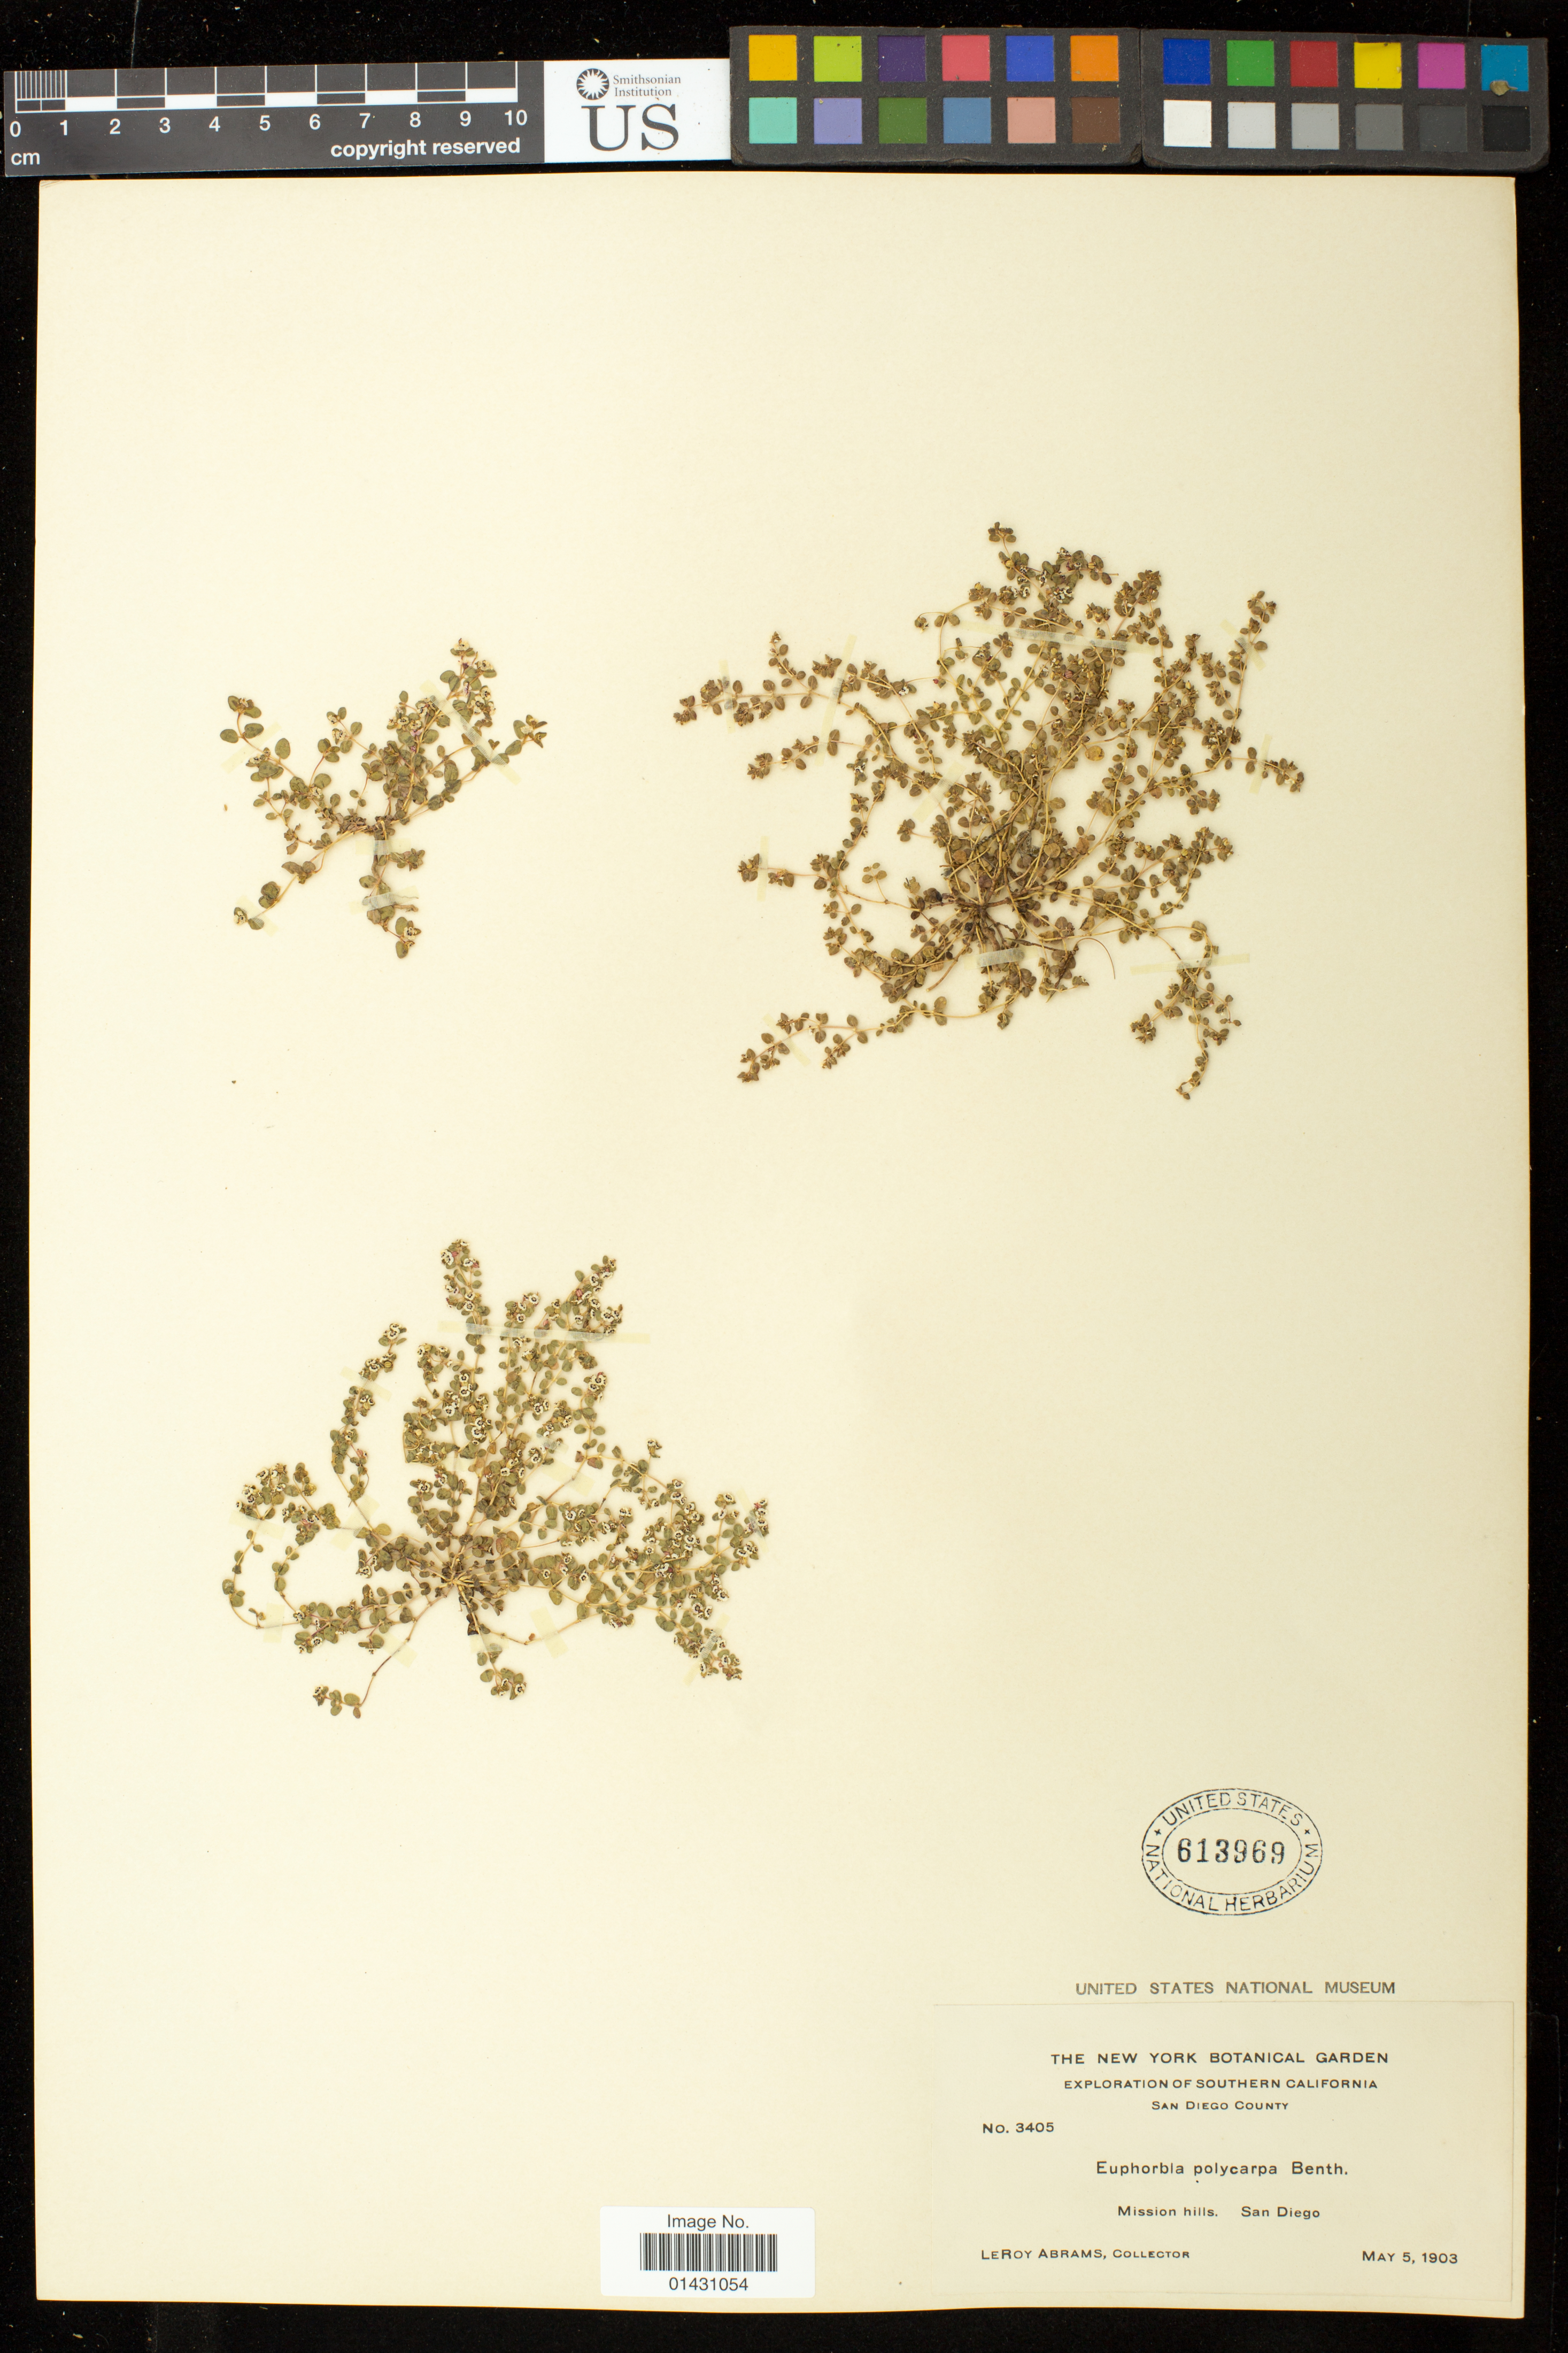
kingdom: Plantae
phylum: Tracheophyta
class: Magnoliopsida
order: Malpighiales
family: Euphorbiaceae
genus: Euphorbia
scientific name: Euphorbia polycarpa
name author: Benth.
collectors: L. Abrams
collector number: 3405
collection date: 1903-05-05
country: United States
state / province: California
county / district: San Diego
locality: Mission hills. San Diego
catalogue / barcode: US 613969